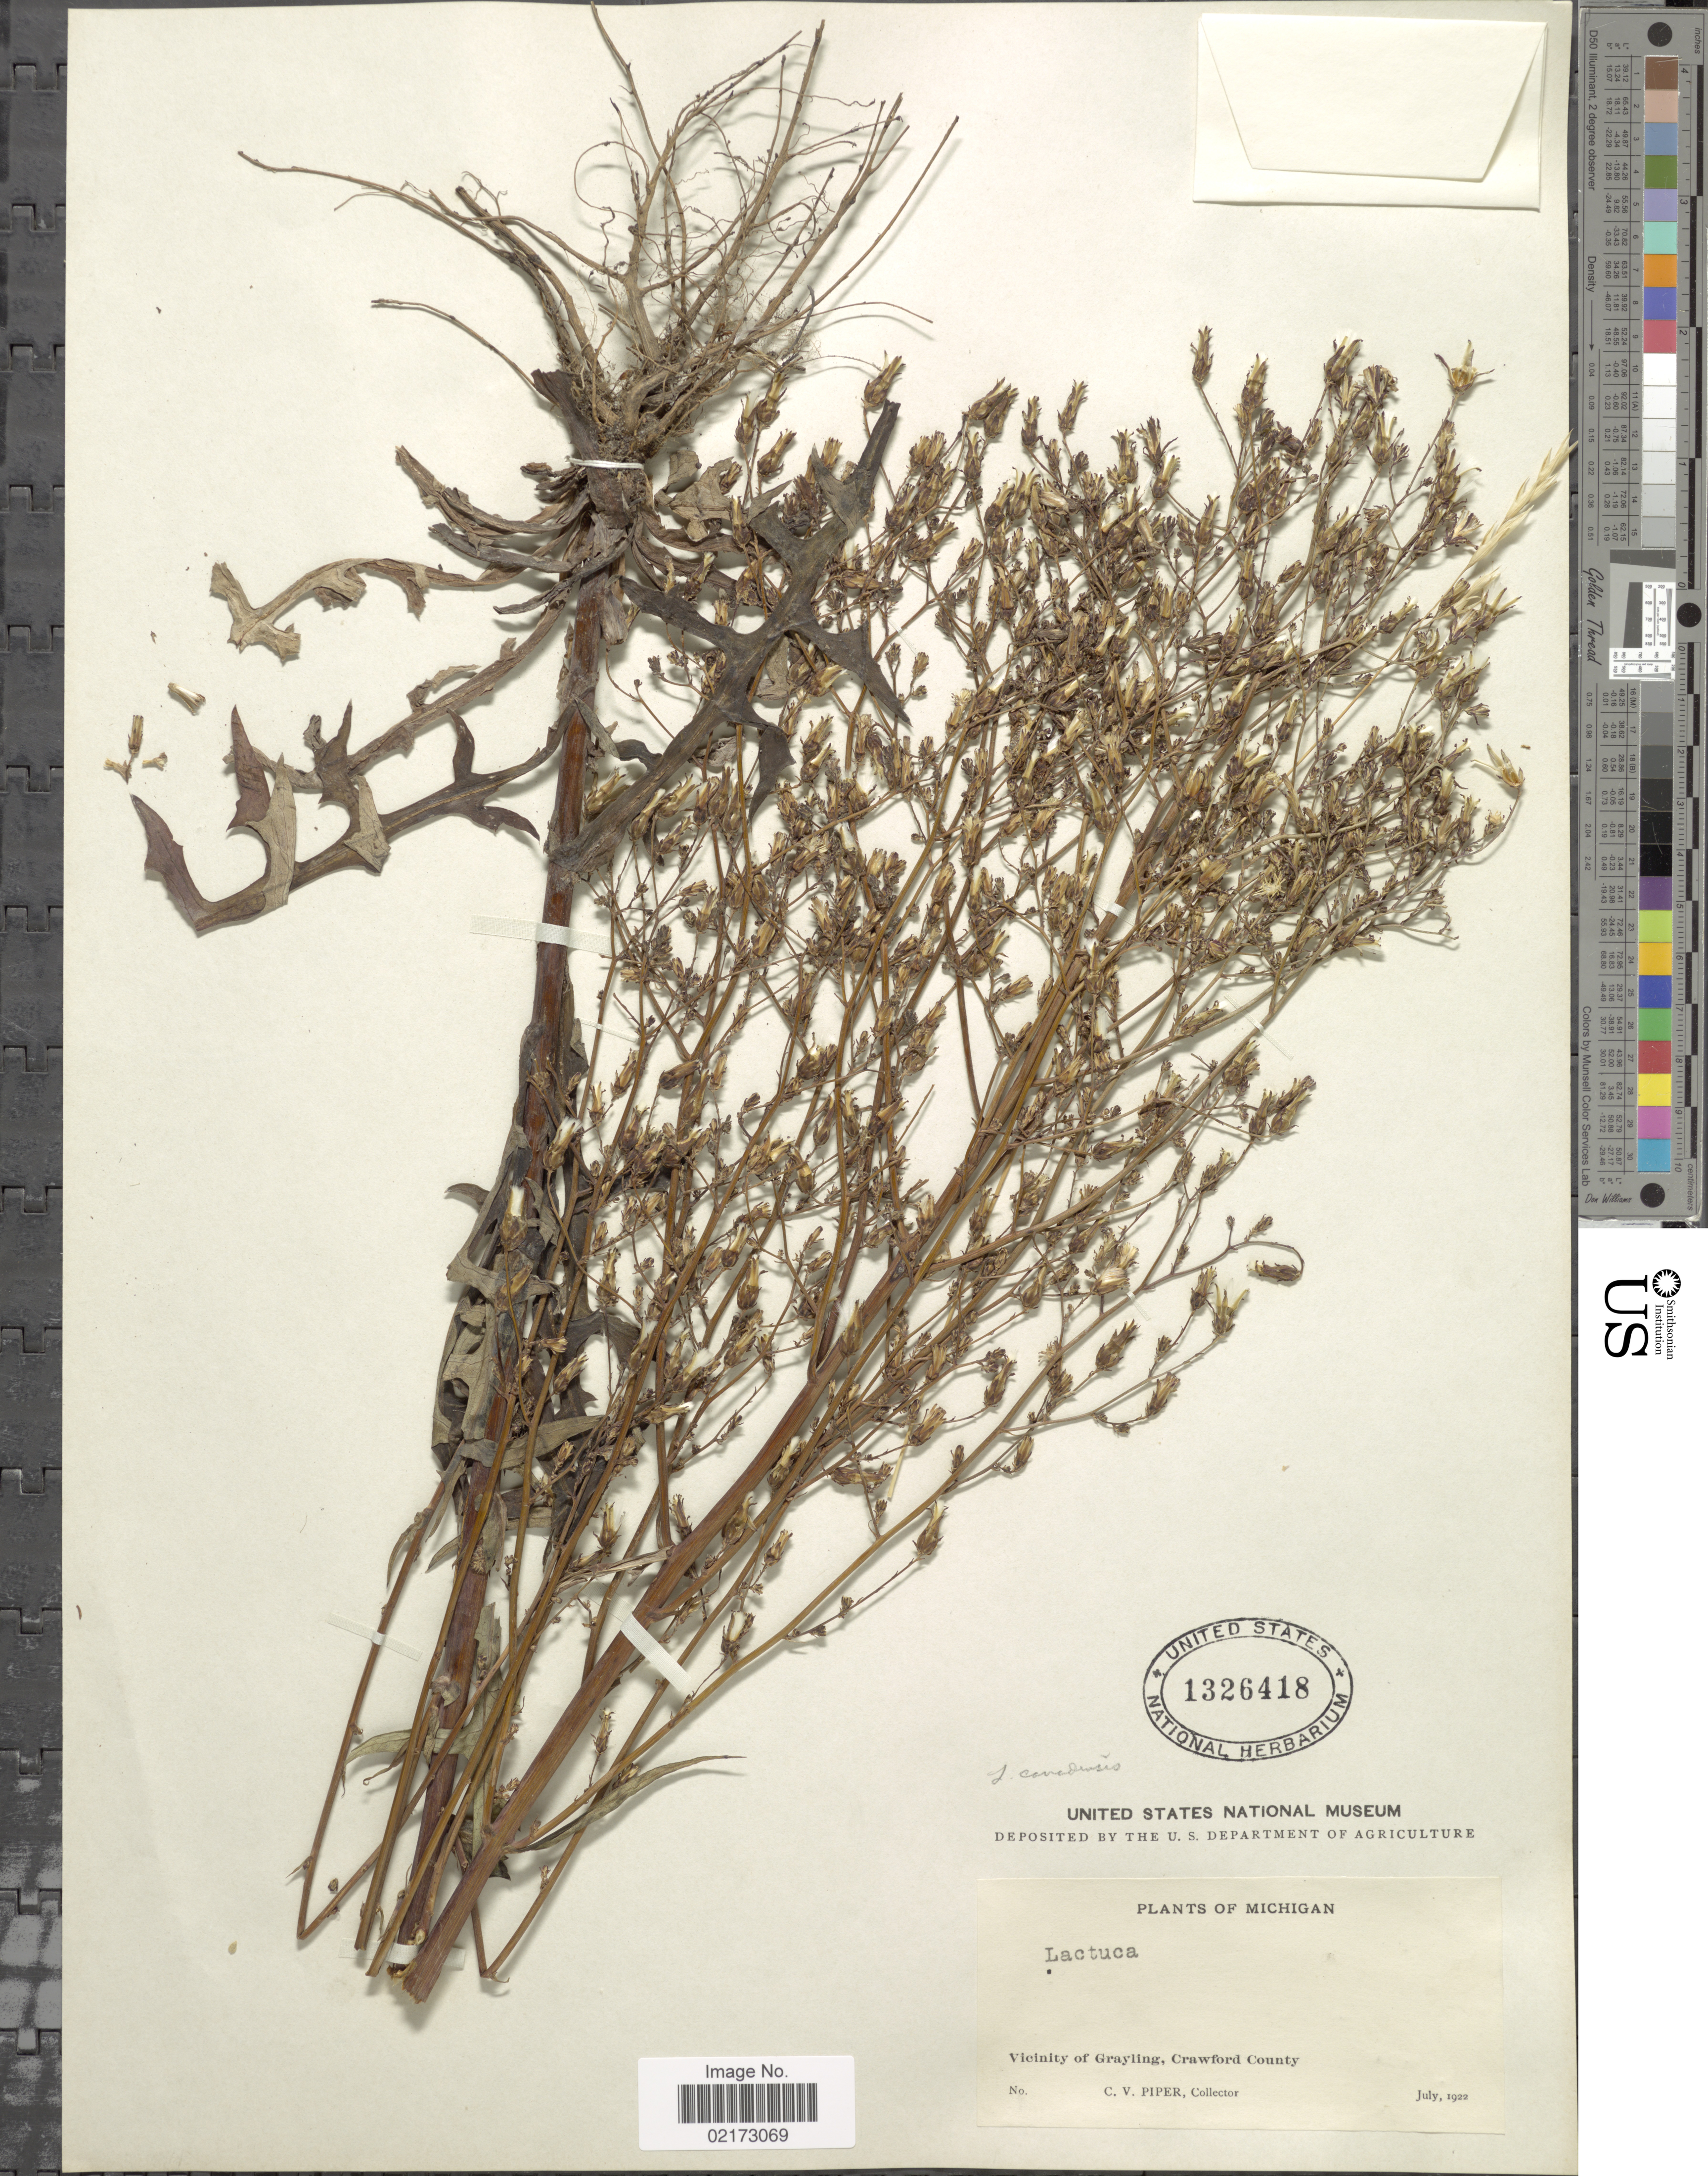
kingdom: Plantae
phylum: Tracheophyta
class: Magnoliopsida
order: Asterales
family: Asteraceae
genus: Lactuca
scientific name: Lactuca canadensis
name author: L.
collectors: C. V. Piper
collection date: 1922-07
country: United States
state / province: Michigan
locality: Vicinity of Grayling, Crawford County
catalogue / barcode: US 1326418